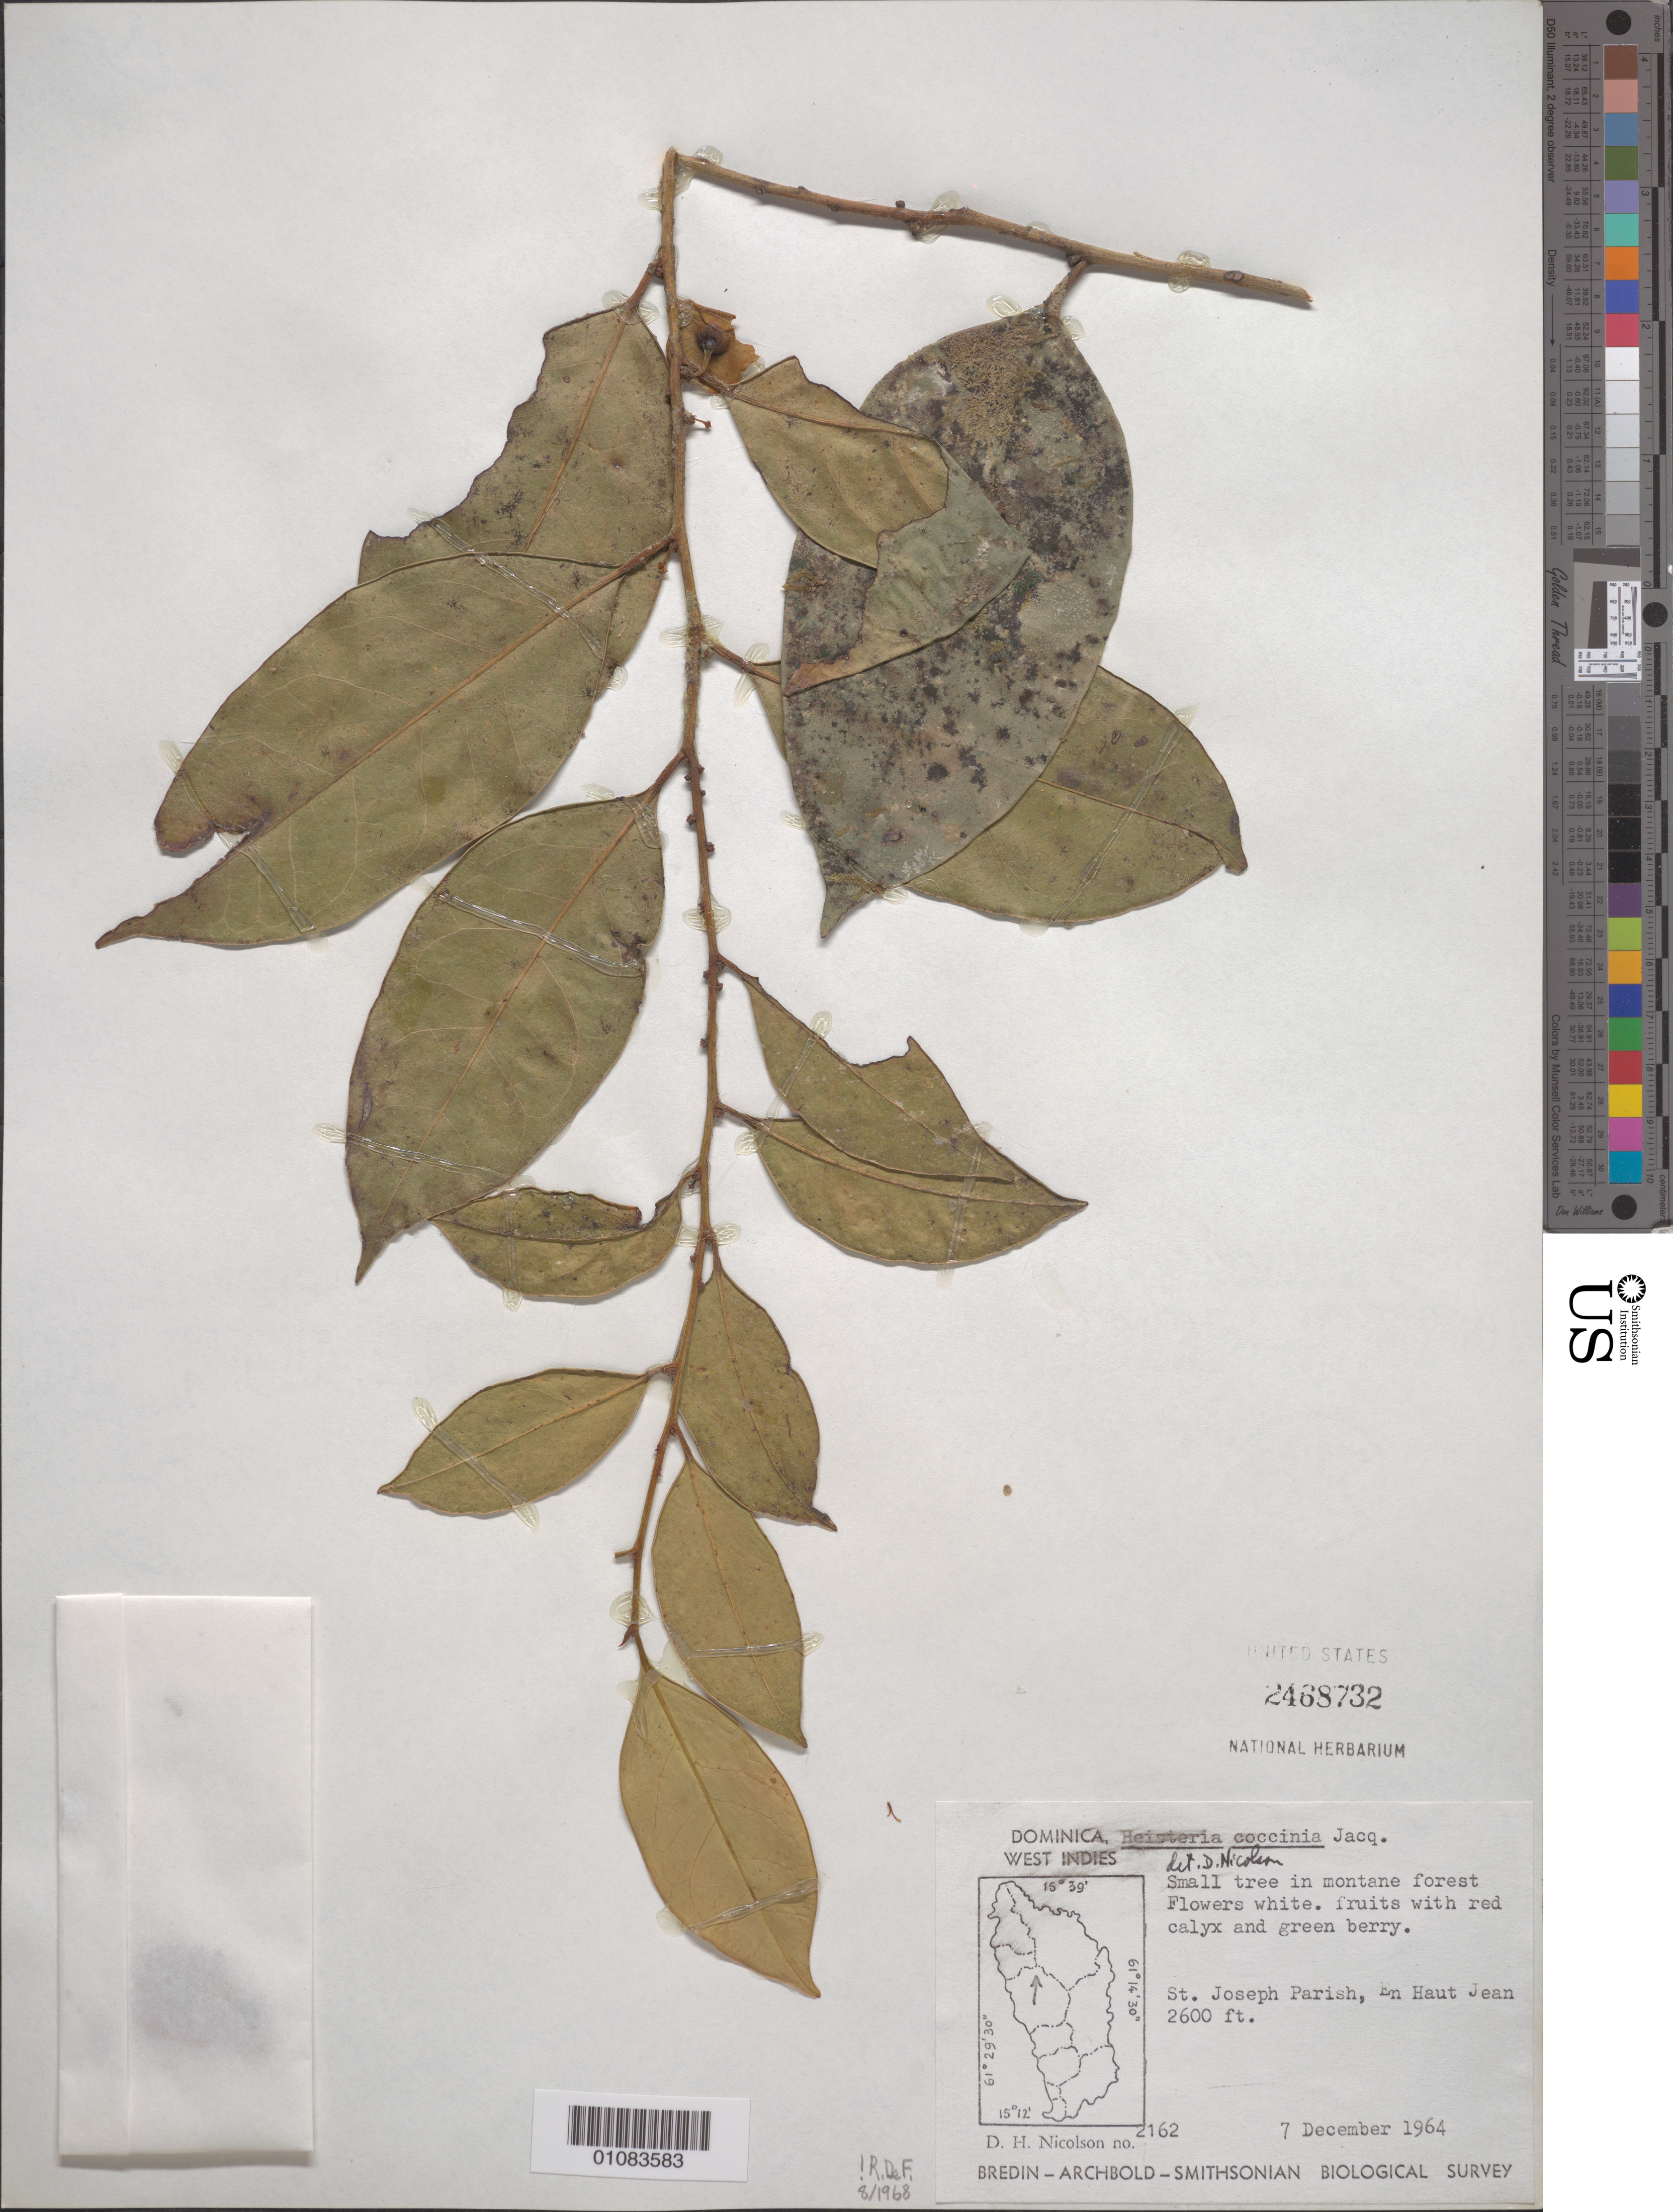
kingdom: Plantae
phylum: Tracheophyta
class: Magnoliopsida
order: Santalales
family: Erythropalaceae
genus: Heisteria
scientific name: Heisteria coccinea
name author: Jacq.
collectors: D. H. Nicolson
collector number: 2162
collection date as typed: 07 Dec 1964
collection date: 1964-12-07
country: Dominica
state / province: St. Joseph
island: Dominica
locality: En Haut Jean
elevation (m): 792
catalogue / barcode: US 2468732